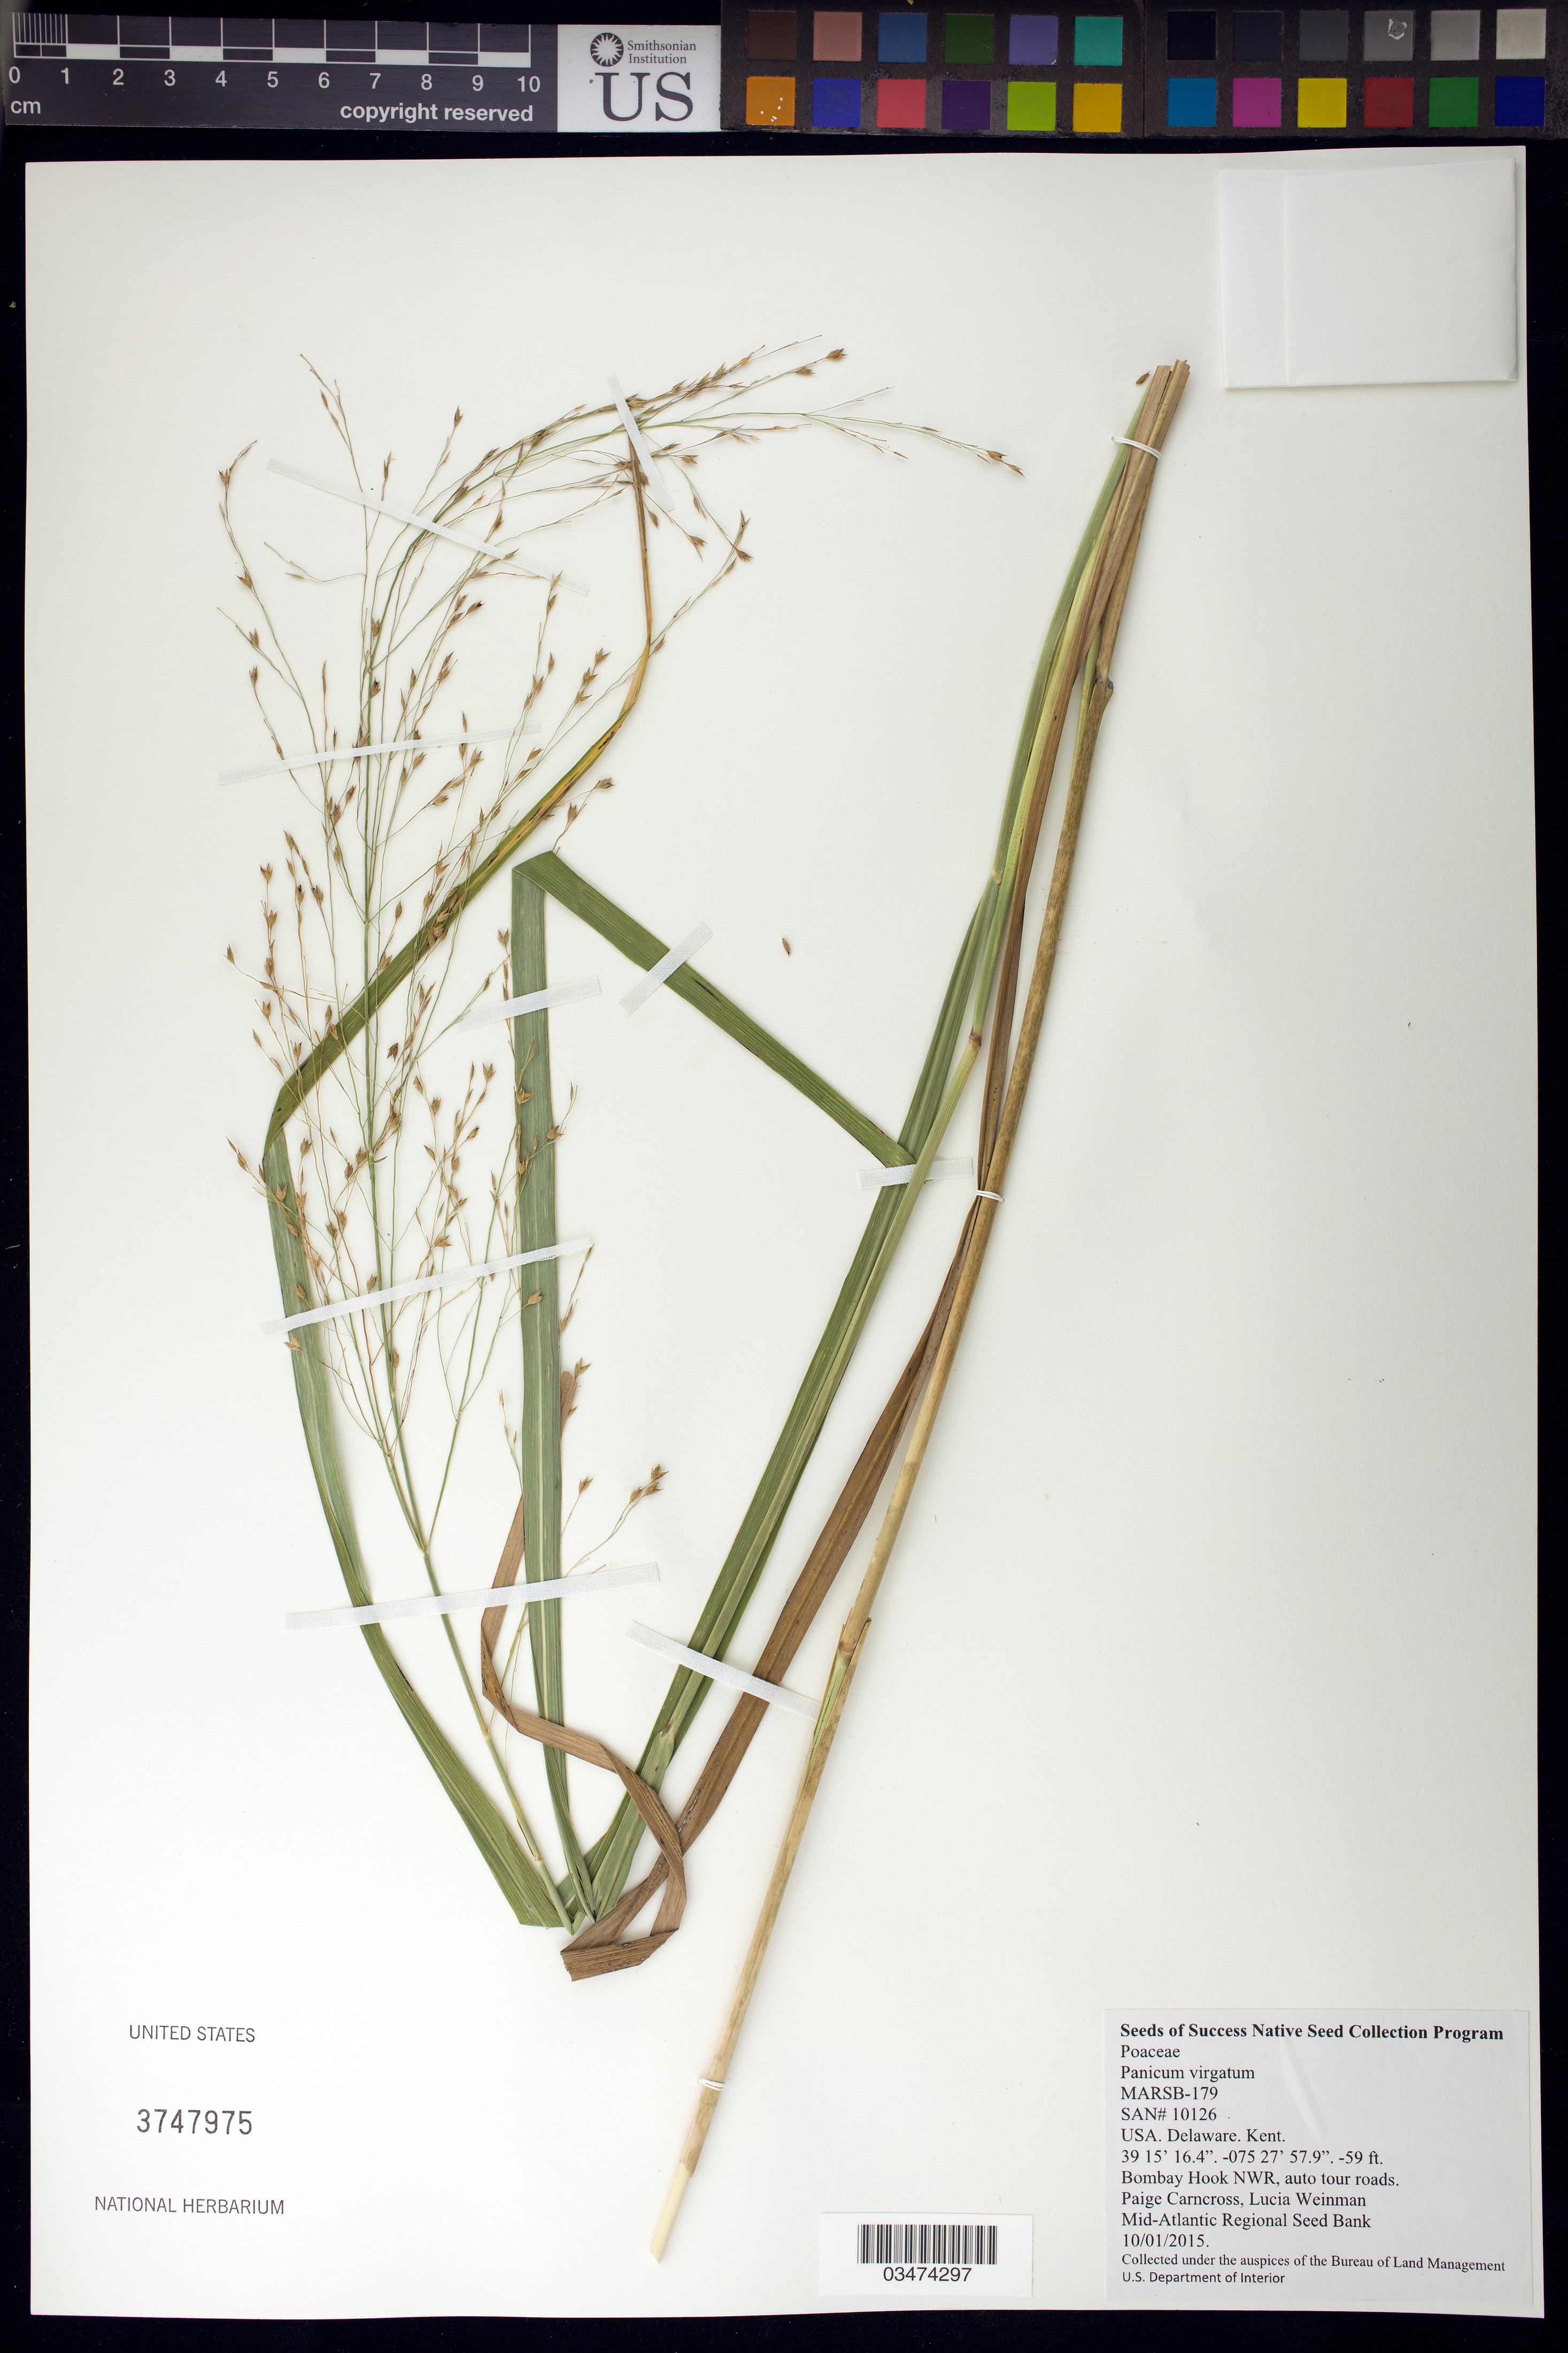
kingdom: Plantae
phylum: Tracheophyta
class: Liliopsida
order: Poales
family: Poaceae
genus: Panicum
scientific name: Panicum virgatum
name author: L.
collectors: P. Carncross & L. Weinman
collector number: MARSB-179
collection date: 2015-10-01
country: United States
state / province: Delaware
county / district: Kent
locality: Bombay Hook National Wildlife Refuge, Wildlife viewing roads, especially around Shearness Pool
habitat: Northern & Central Ruderal Meadow & Shrubland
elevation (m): -18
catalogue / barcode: US 3747975